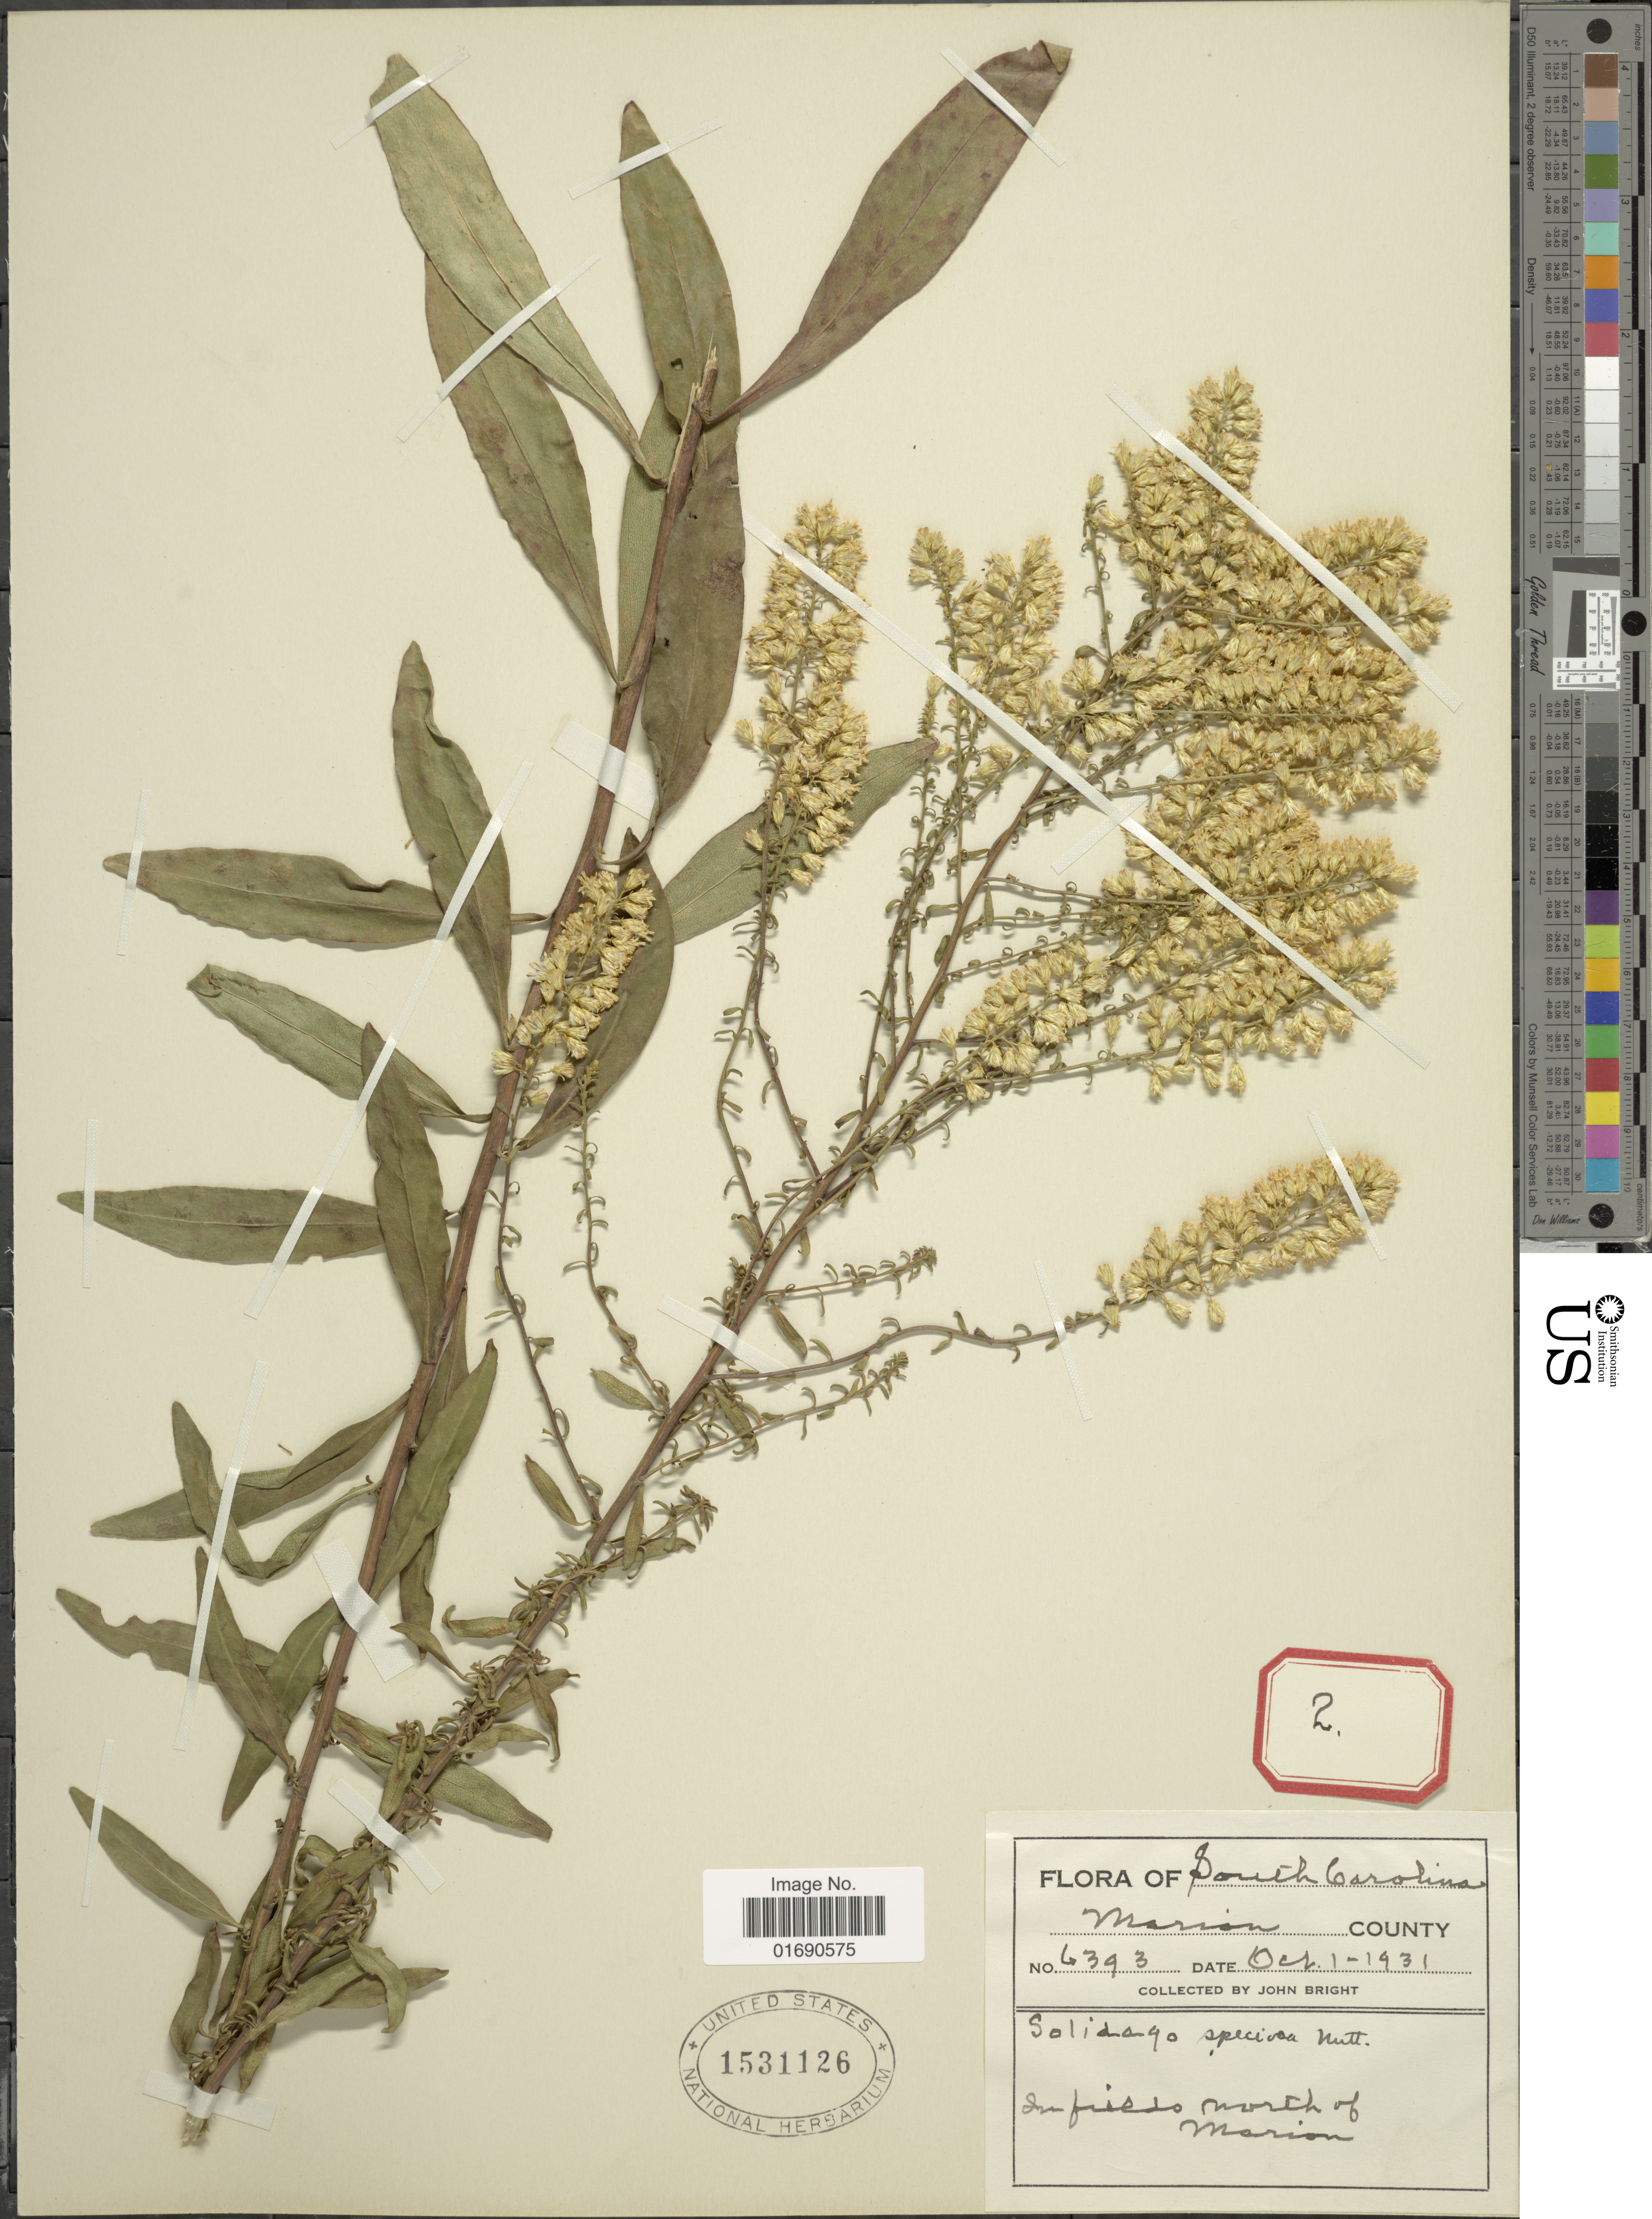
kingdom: Plantae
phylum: Tracheophyta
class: Magnoliopsida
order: Asterales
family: Asteraceae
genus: Solidago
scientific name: Solidago speciosa var. angustata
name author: Torr. & A. Gray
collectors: J. Bright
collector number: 6393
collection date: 1931-10-01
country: United States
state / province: South Carolina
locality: Marrion County, In fields north of Marion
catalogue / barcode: US 1531126